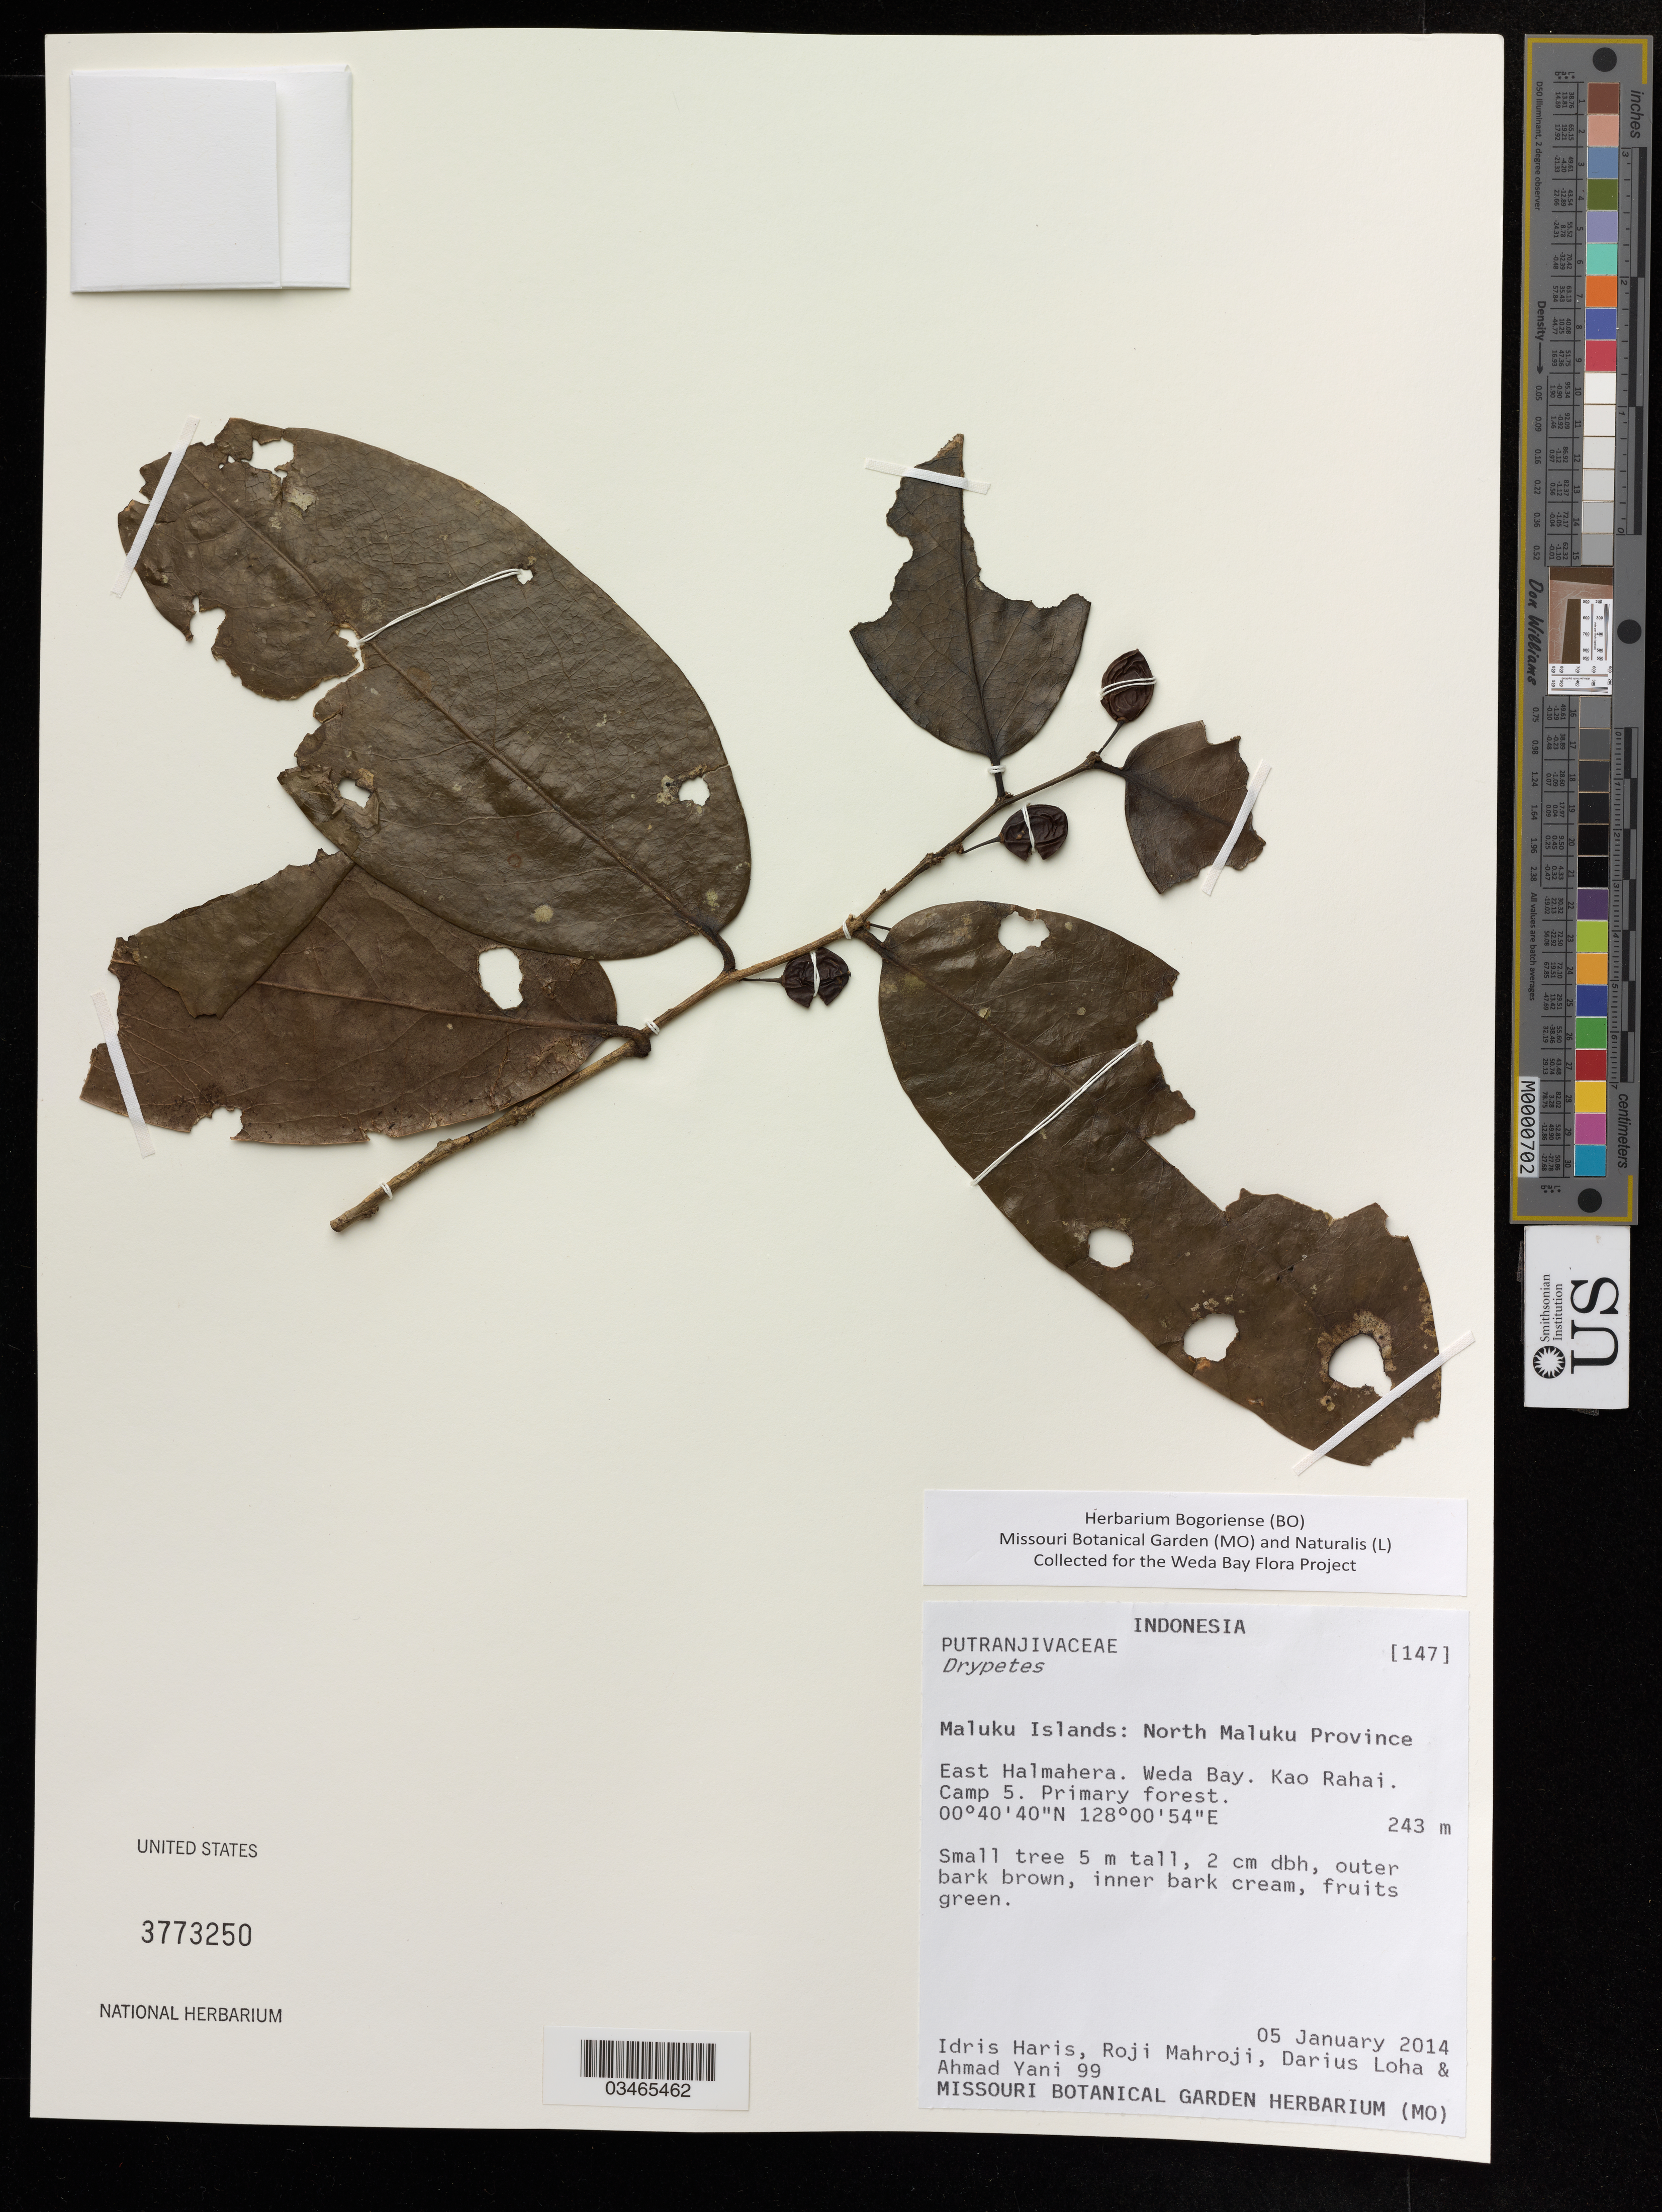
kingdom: Plantae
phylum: Tracheophyta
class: Magnoliopsida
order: Malpighiales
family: Putranjivaceae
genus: Drypetes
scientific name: Drypetes sp.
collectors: I. Haris, R. Mahroji & D. Loha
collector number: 99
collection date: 2014-01-05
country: Indonesia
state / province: Maluku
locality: North Maluku Province. East Halmahera. Weda Bay. Kao Rahai. Camp 5.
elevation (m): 243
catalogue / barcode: US 3773250